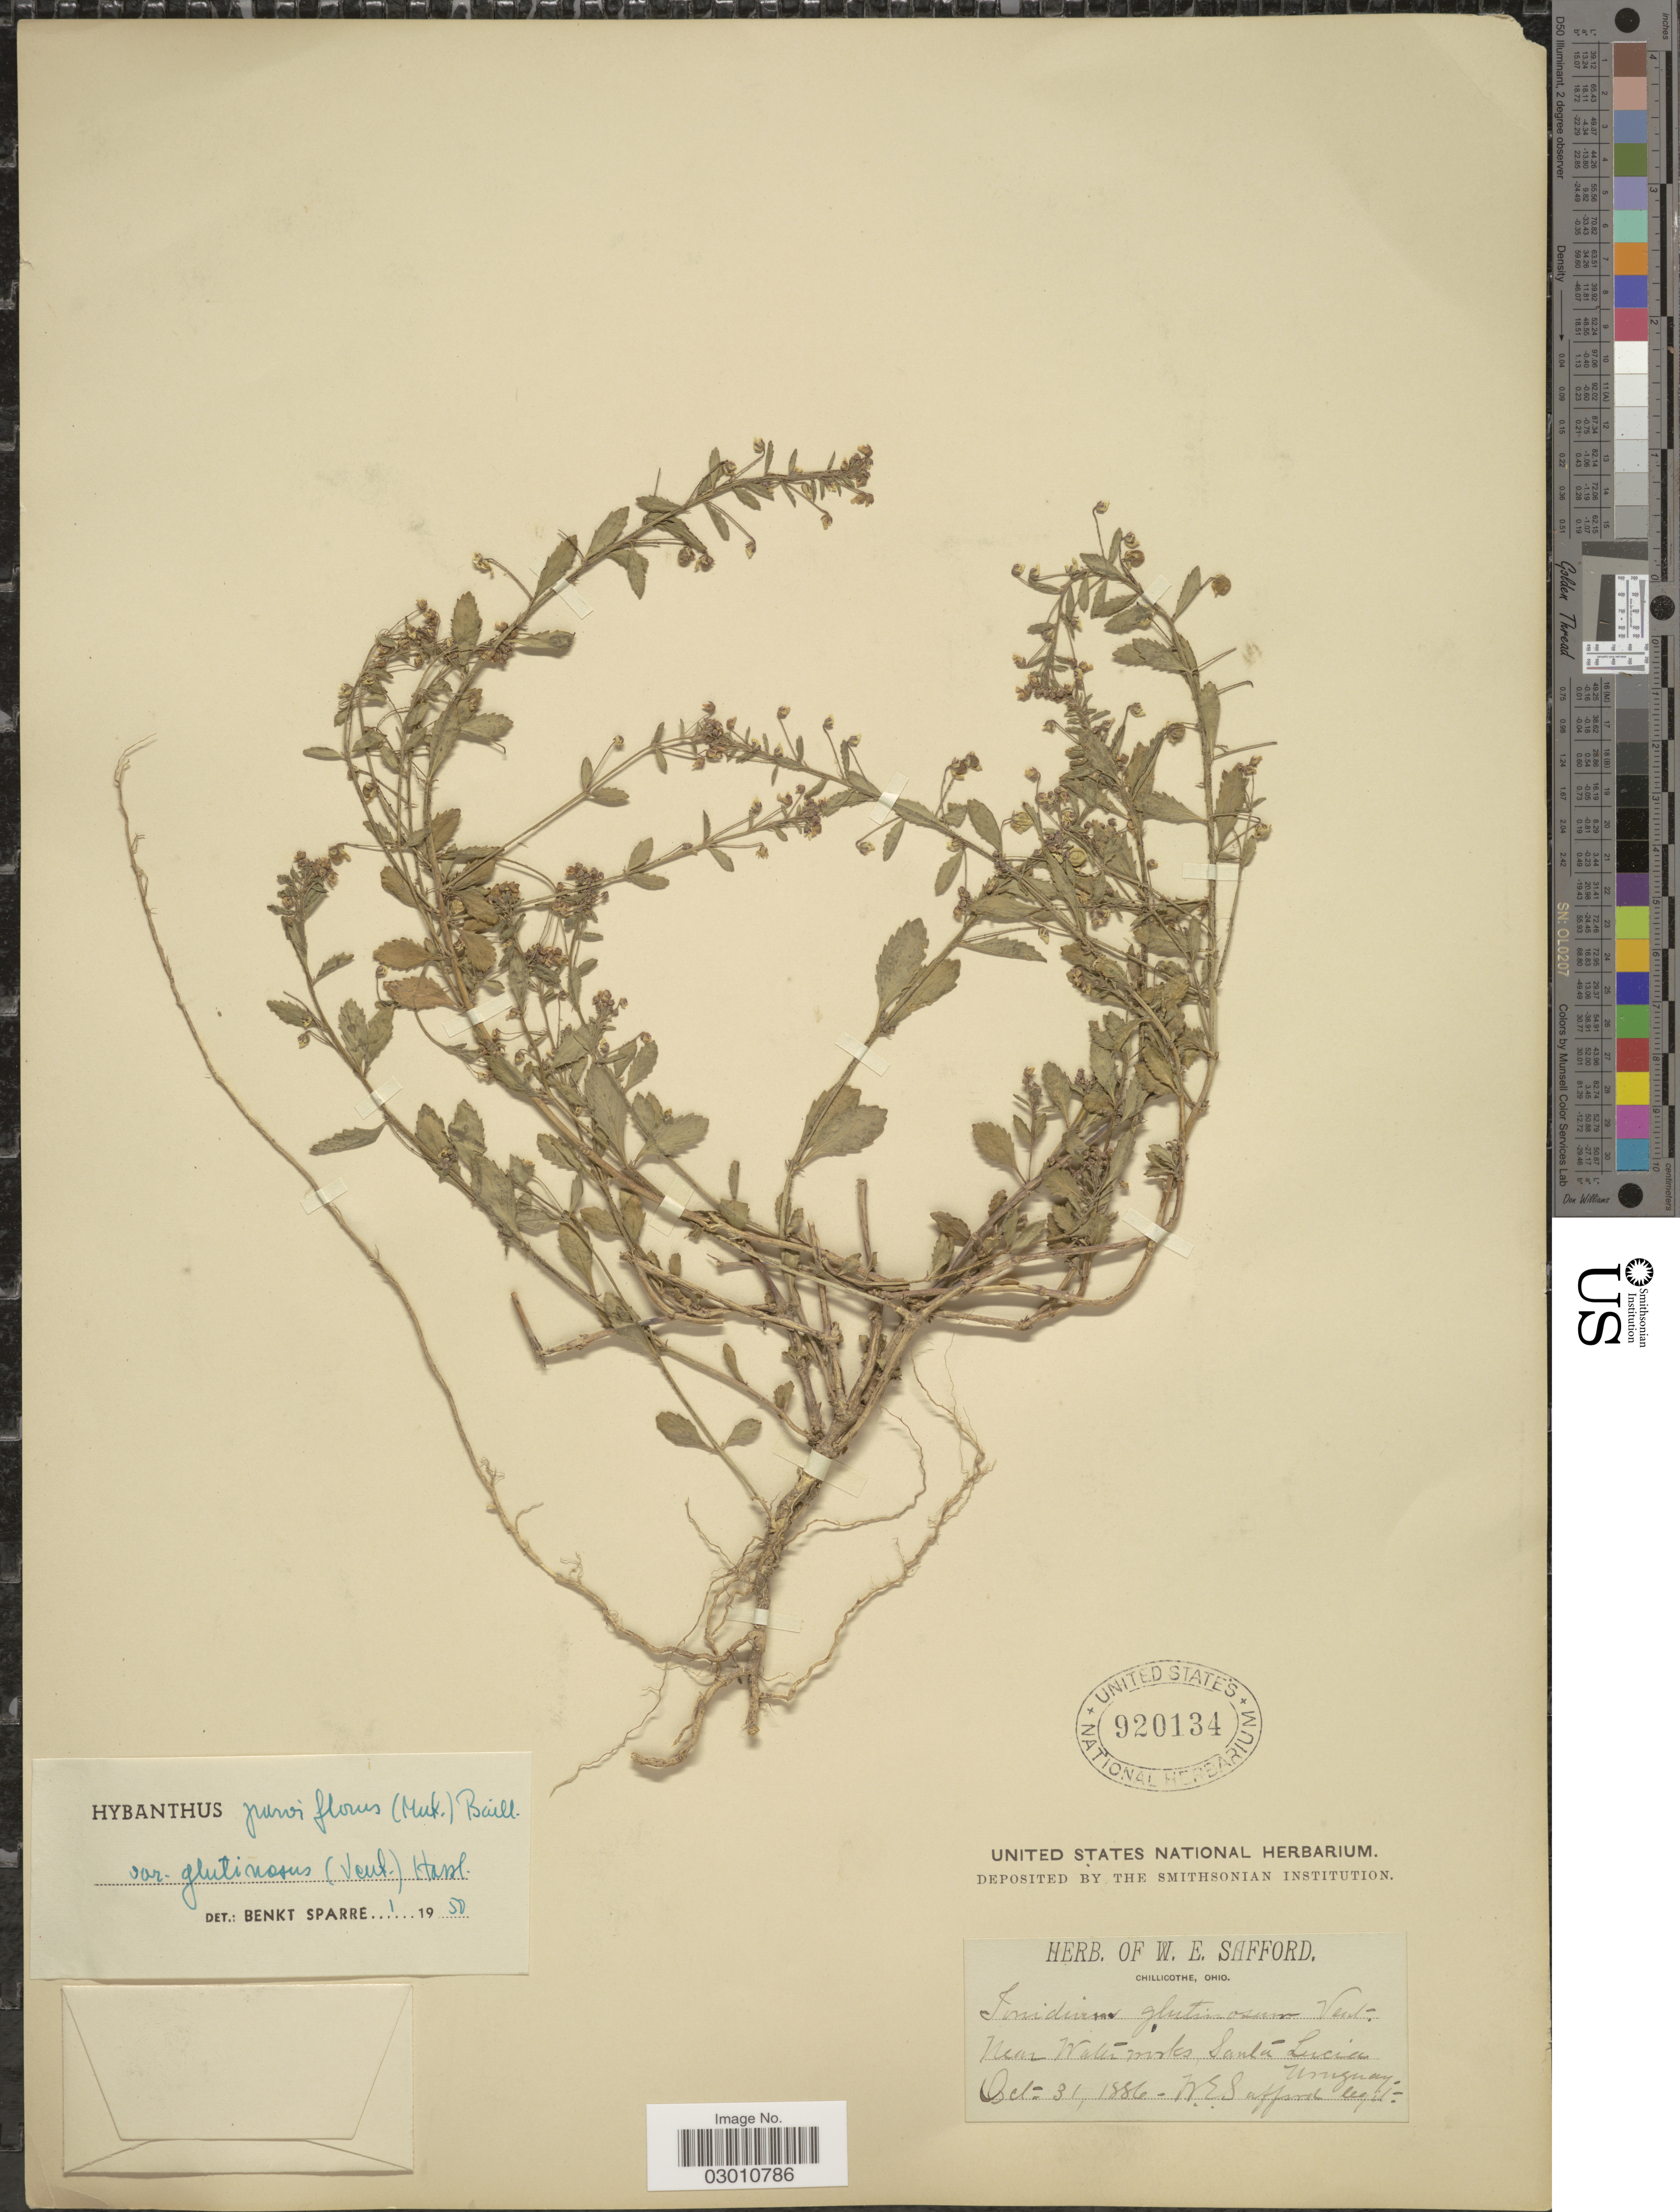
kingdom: Plantae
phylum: Tracheophyta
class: Magnoliopsida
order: Malpighiales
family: Violaceae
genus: Pombalia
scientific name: Pombalia parviflora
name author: (L. f.) Paula-Souza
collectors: W. E. Safford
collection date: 1886-10-31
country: Uruguay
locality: Near Water works, Santa Lucia.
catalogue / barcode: US 920134